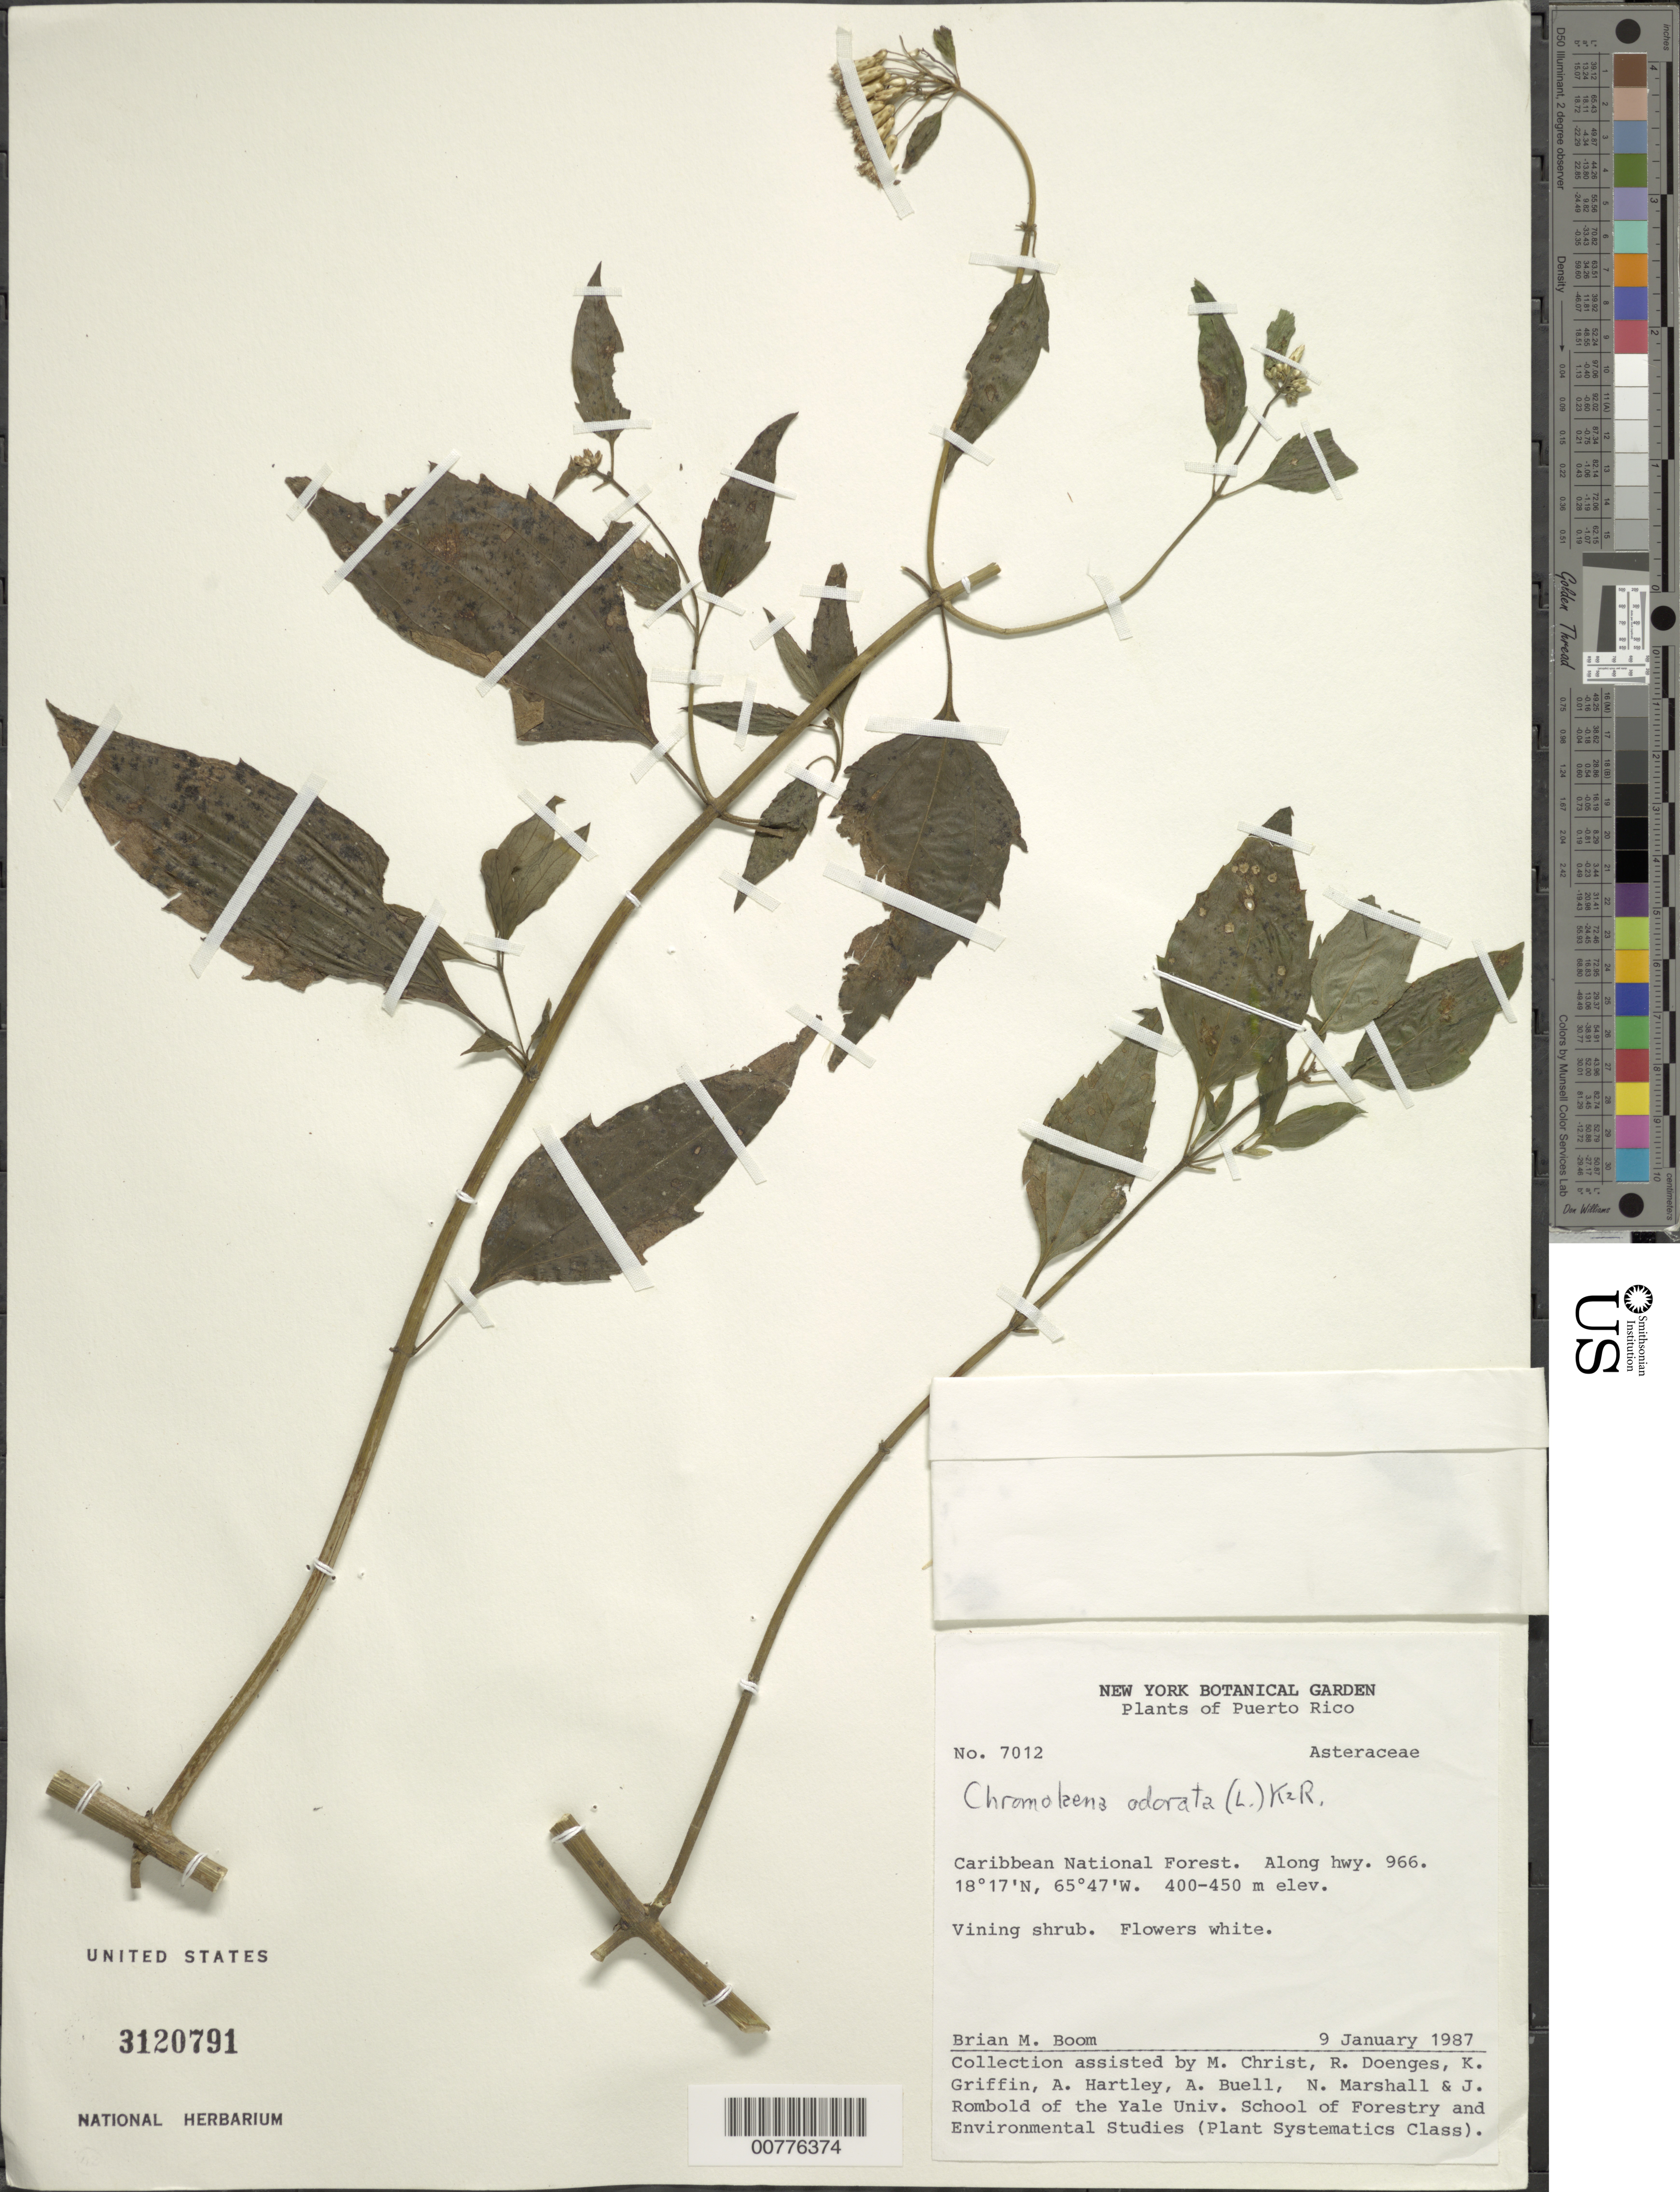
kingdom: Plantae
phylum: Tracheophyta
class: Magnoliopsida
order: Asterales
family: Asteraceae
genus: Chromolaena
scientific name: Chromolaena odorata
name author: (L.) R.M. King & H. Rob.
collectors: B. M. Boom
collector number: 7012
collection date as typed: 09 Jan 1987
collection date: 1987-01-09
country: Puerto Rico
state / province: Río Grande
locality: Caribbean National Forest. Along hwy 966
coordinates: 18.28333333, -65.78333333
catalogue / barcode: US 3120791